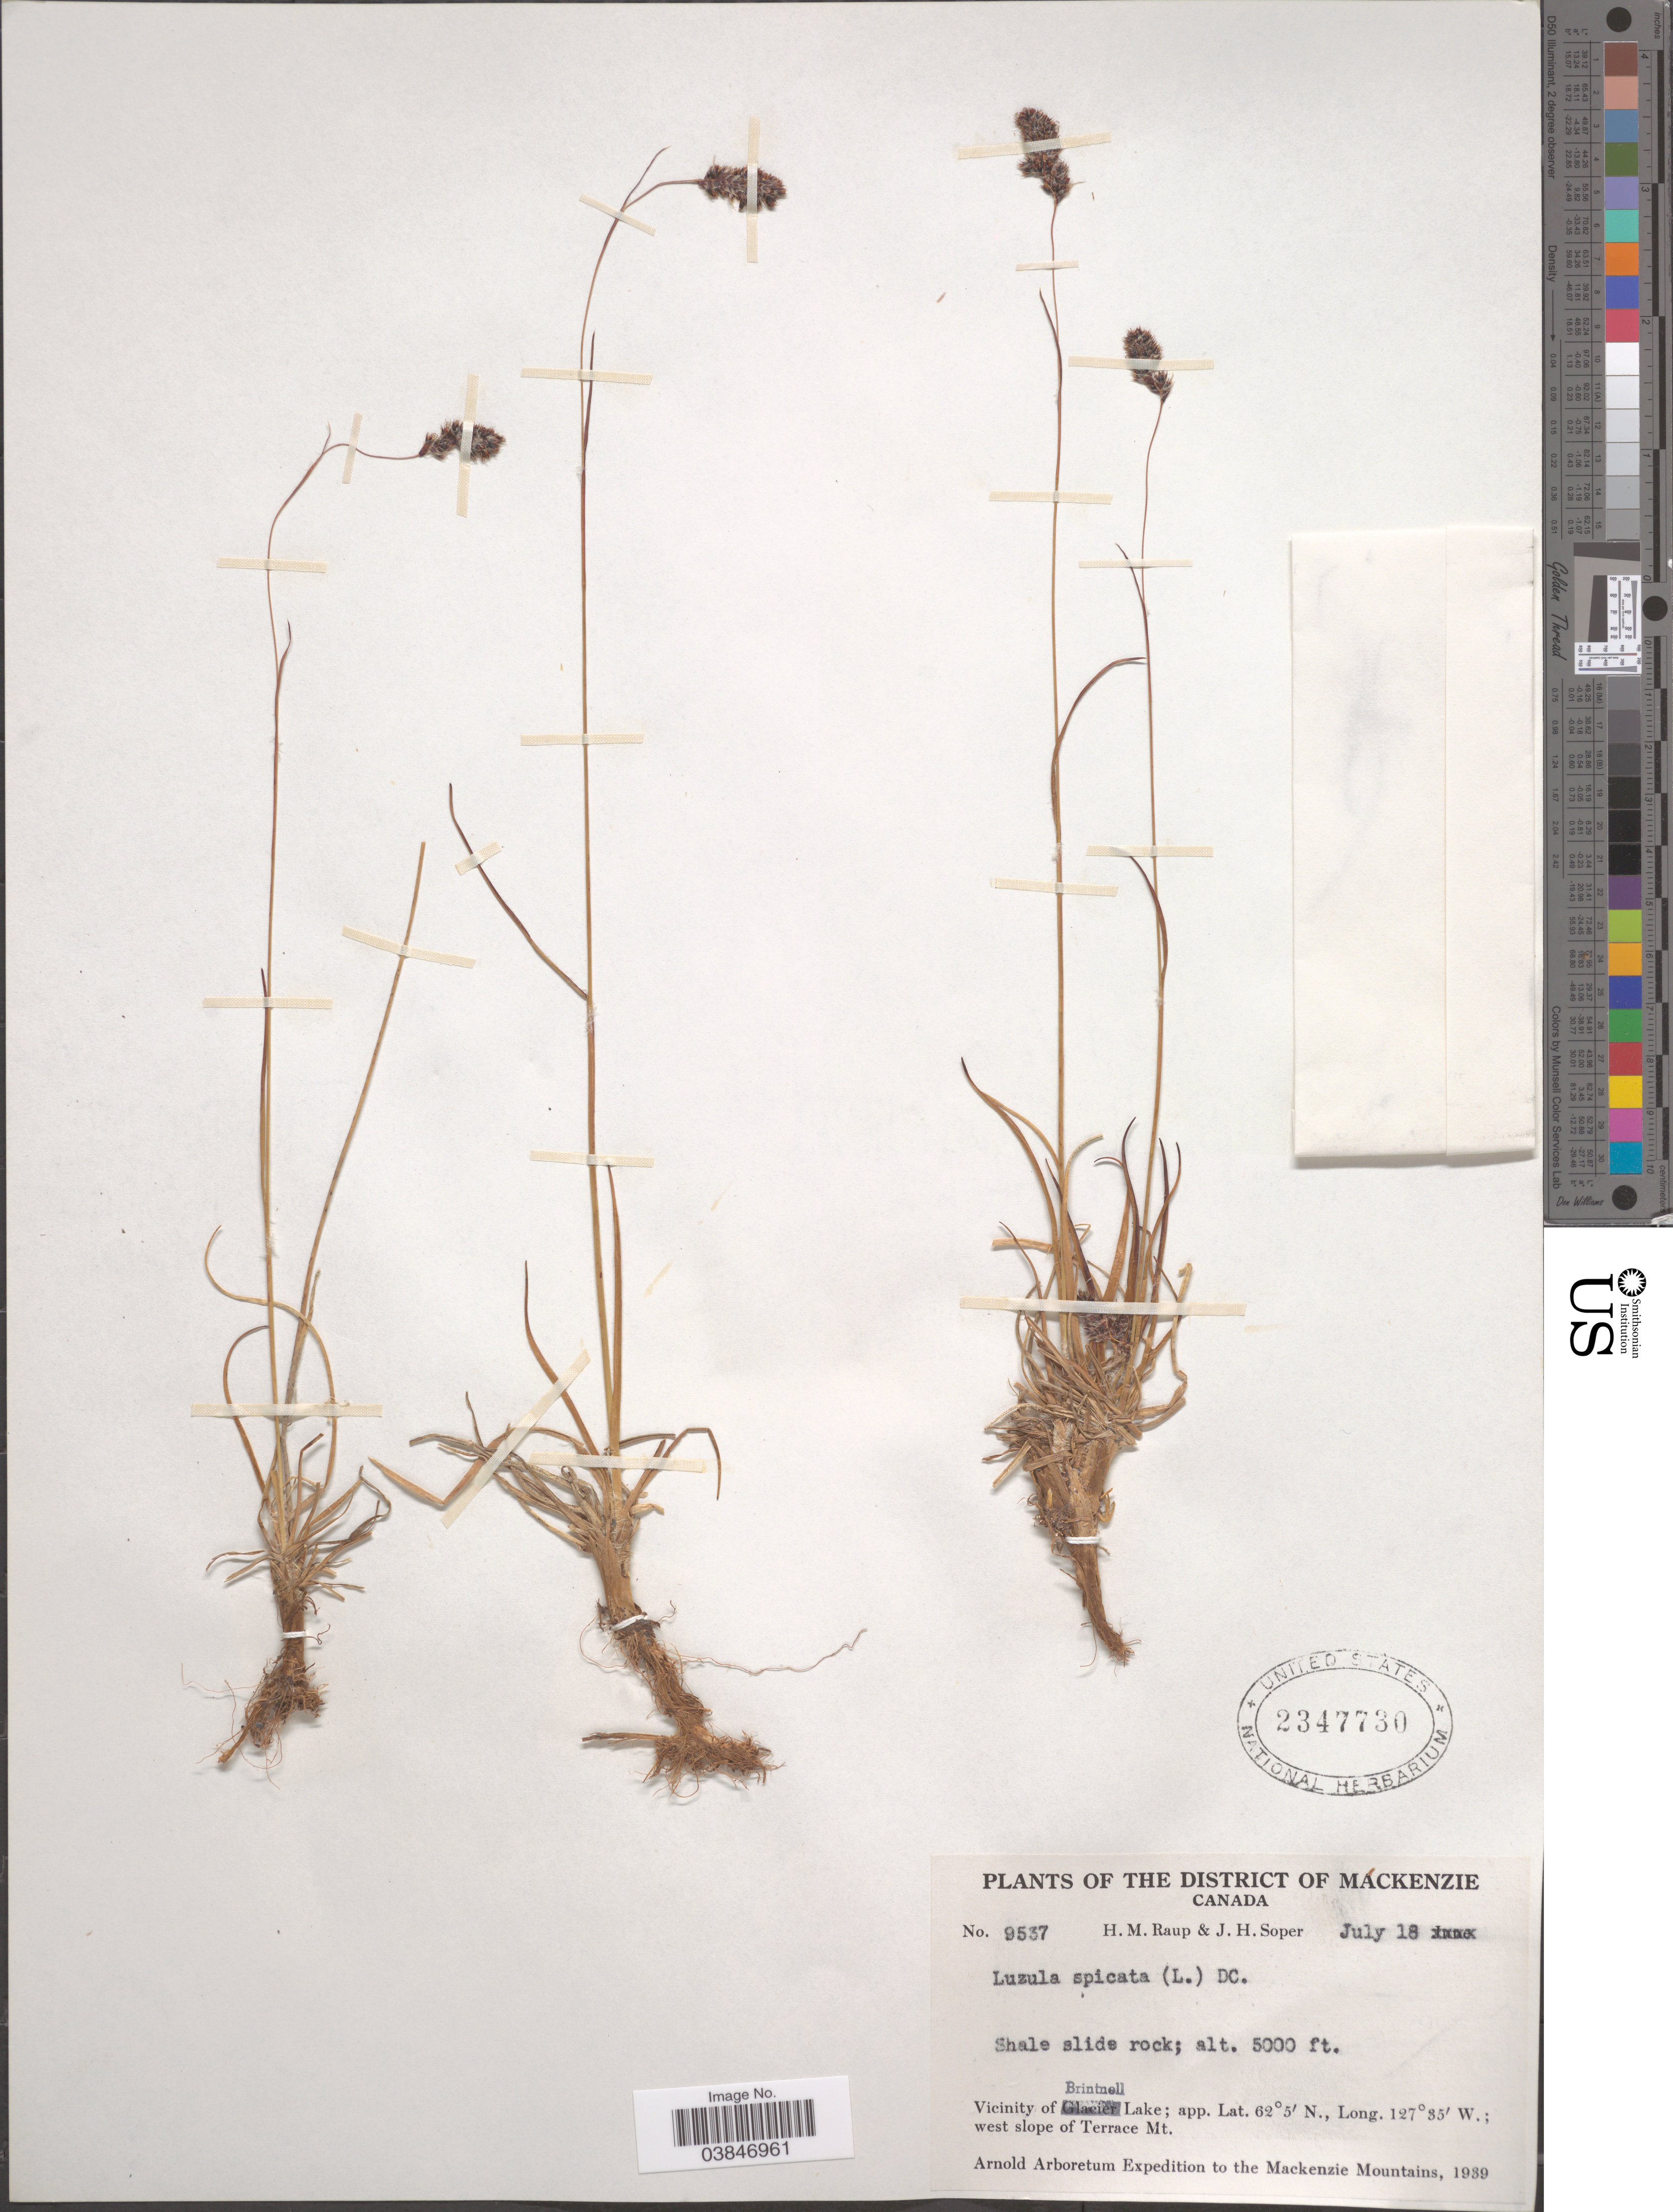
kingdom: Plantae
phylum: Tracheophyta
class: Liliopsida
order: Poales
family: Juncaceae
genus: Luzula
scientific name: Luzula spicata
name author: (L.) DC.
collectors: H. Raup & J. H. Soper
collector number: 9537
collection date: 1939-07-18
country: Canada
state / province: Alberta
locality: The District of Mackenzie. Vicinity of Brintnell Lake; west slope of Terrace Mt. Mackenzie Mountains.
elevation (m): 1524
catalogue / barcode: US 2347730